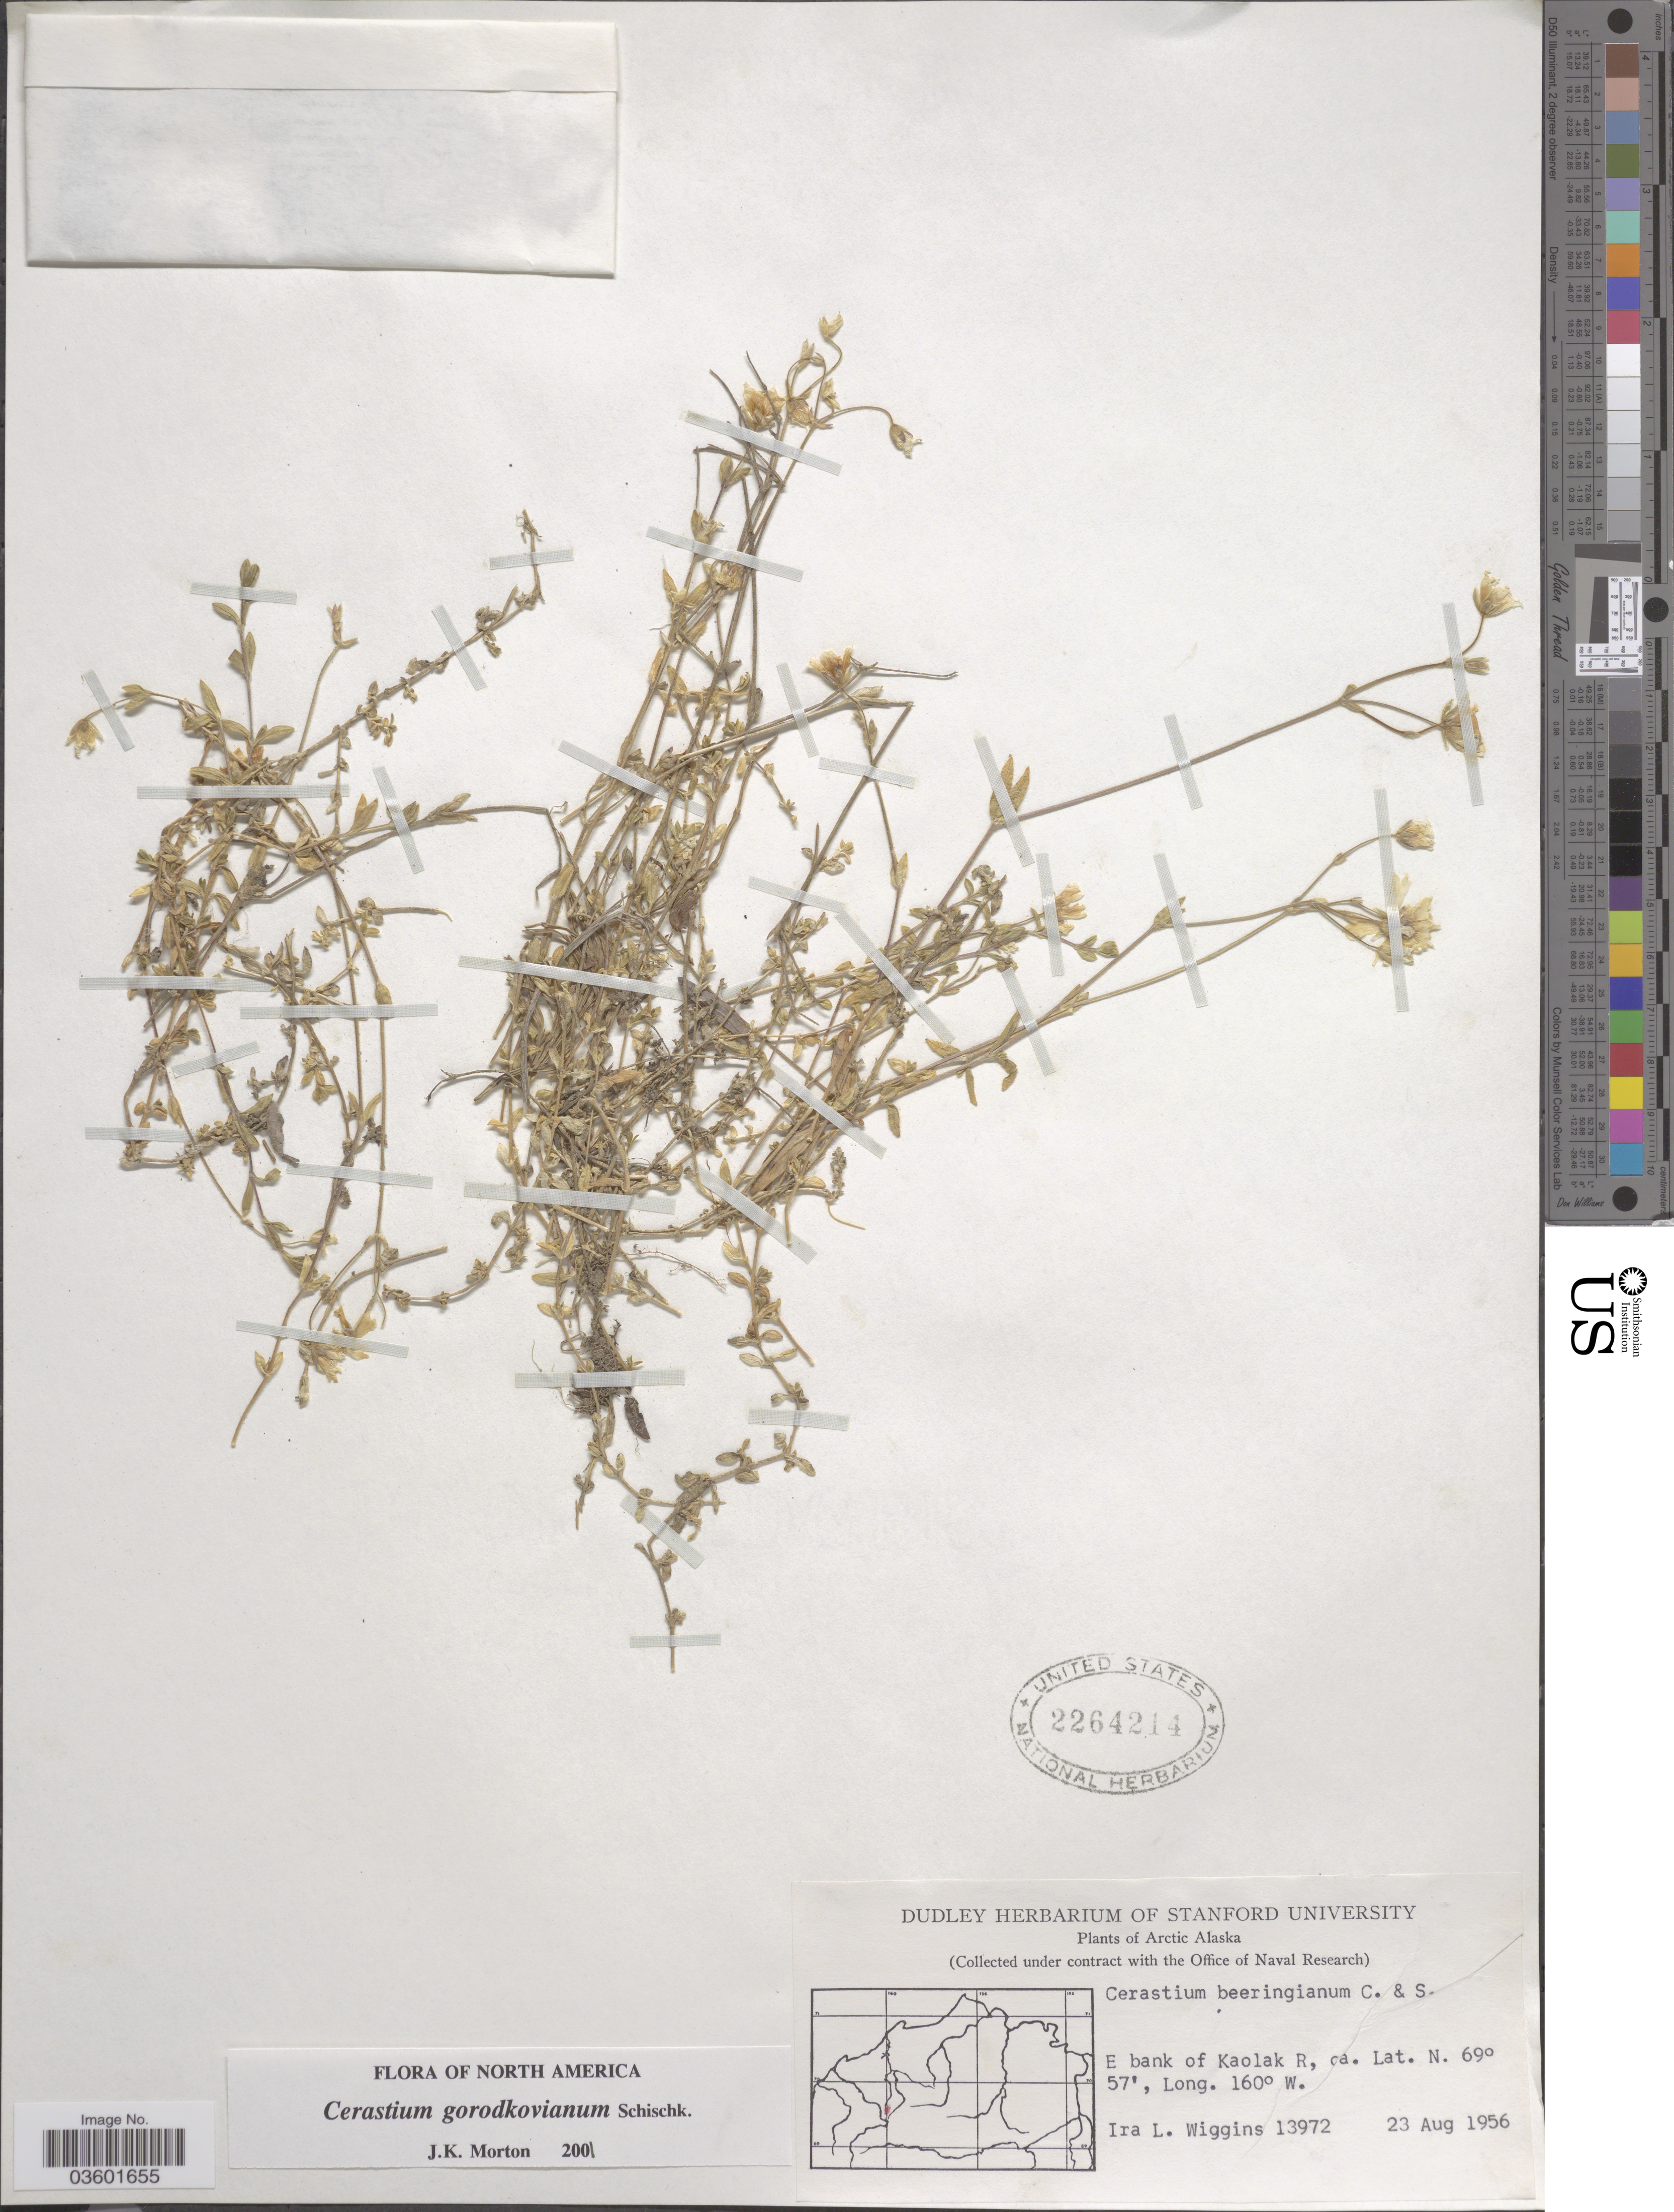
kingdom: Plantae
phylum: Tracheophyta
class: Magnoliopsida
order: Caryophyllales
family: Caryophyllaceae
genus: Cerastium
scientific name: Cerastium gorodkovianum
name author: Schischk.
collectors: I. L. Wiggins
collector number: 13972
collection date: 1956-08-23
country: United States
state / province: Alaska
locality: Arctic. E bank of Kaolak R.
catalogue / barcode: US 2264214